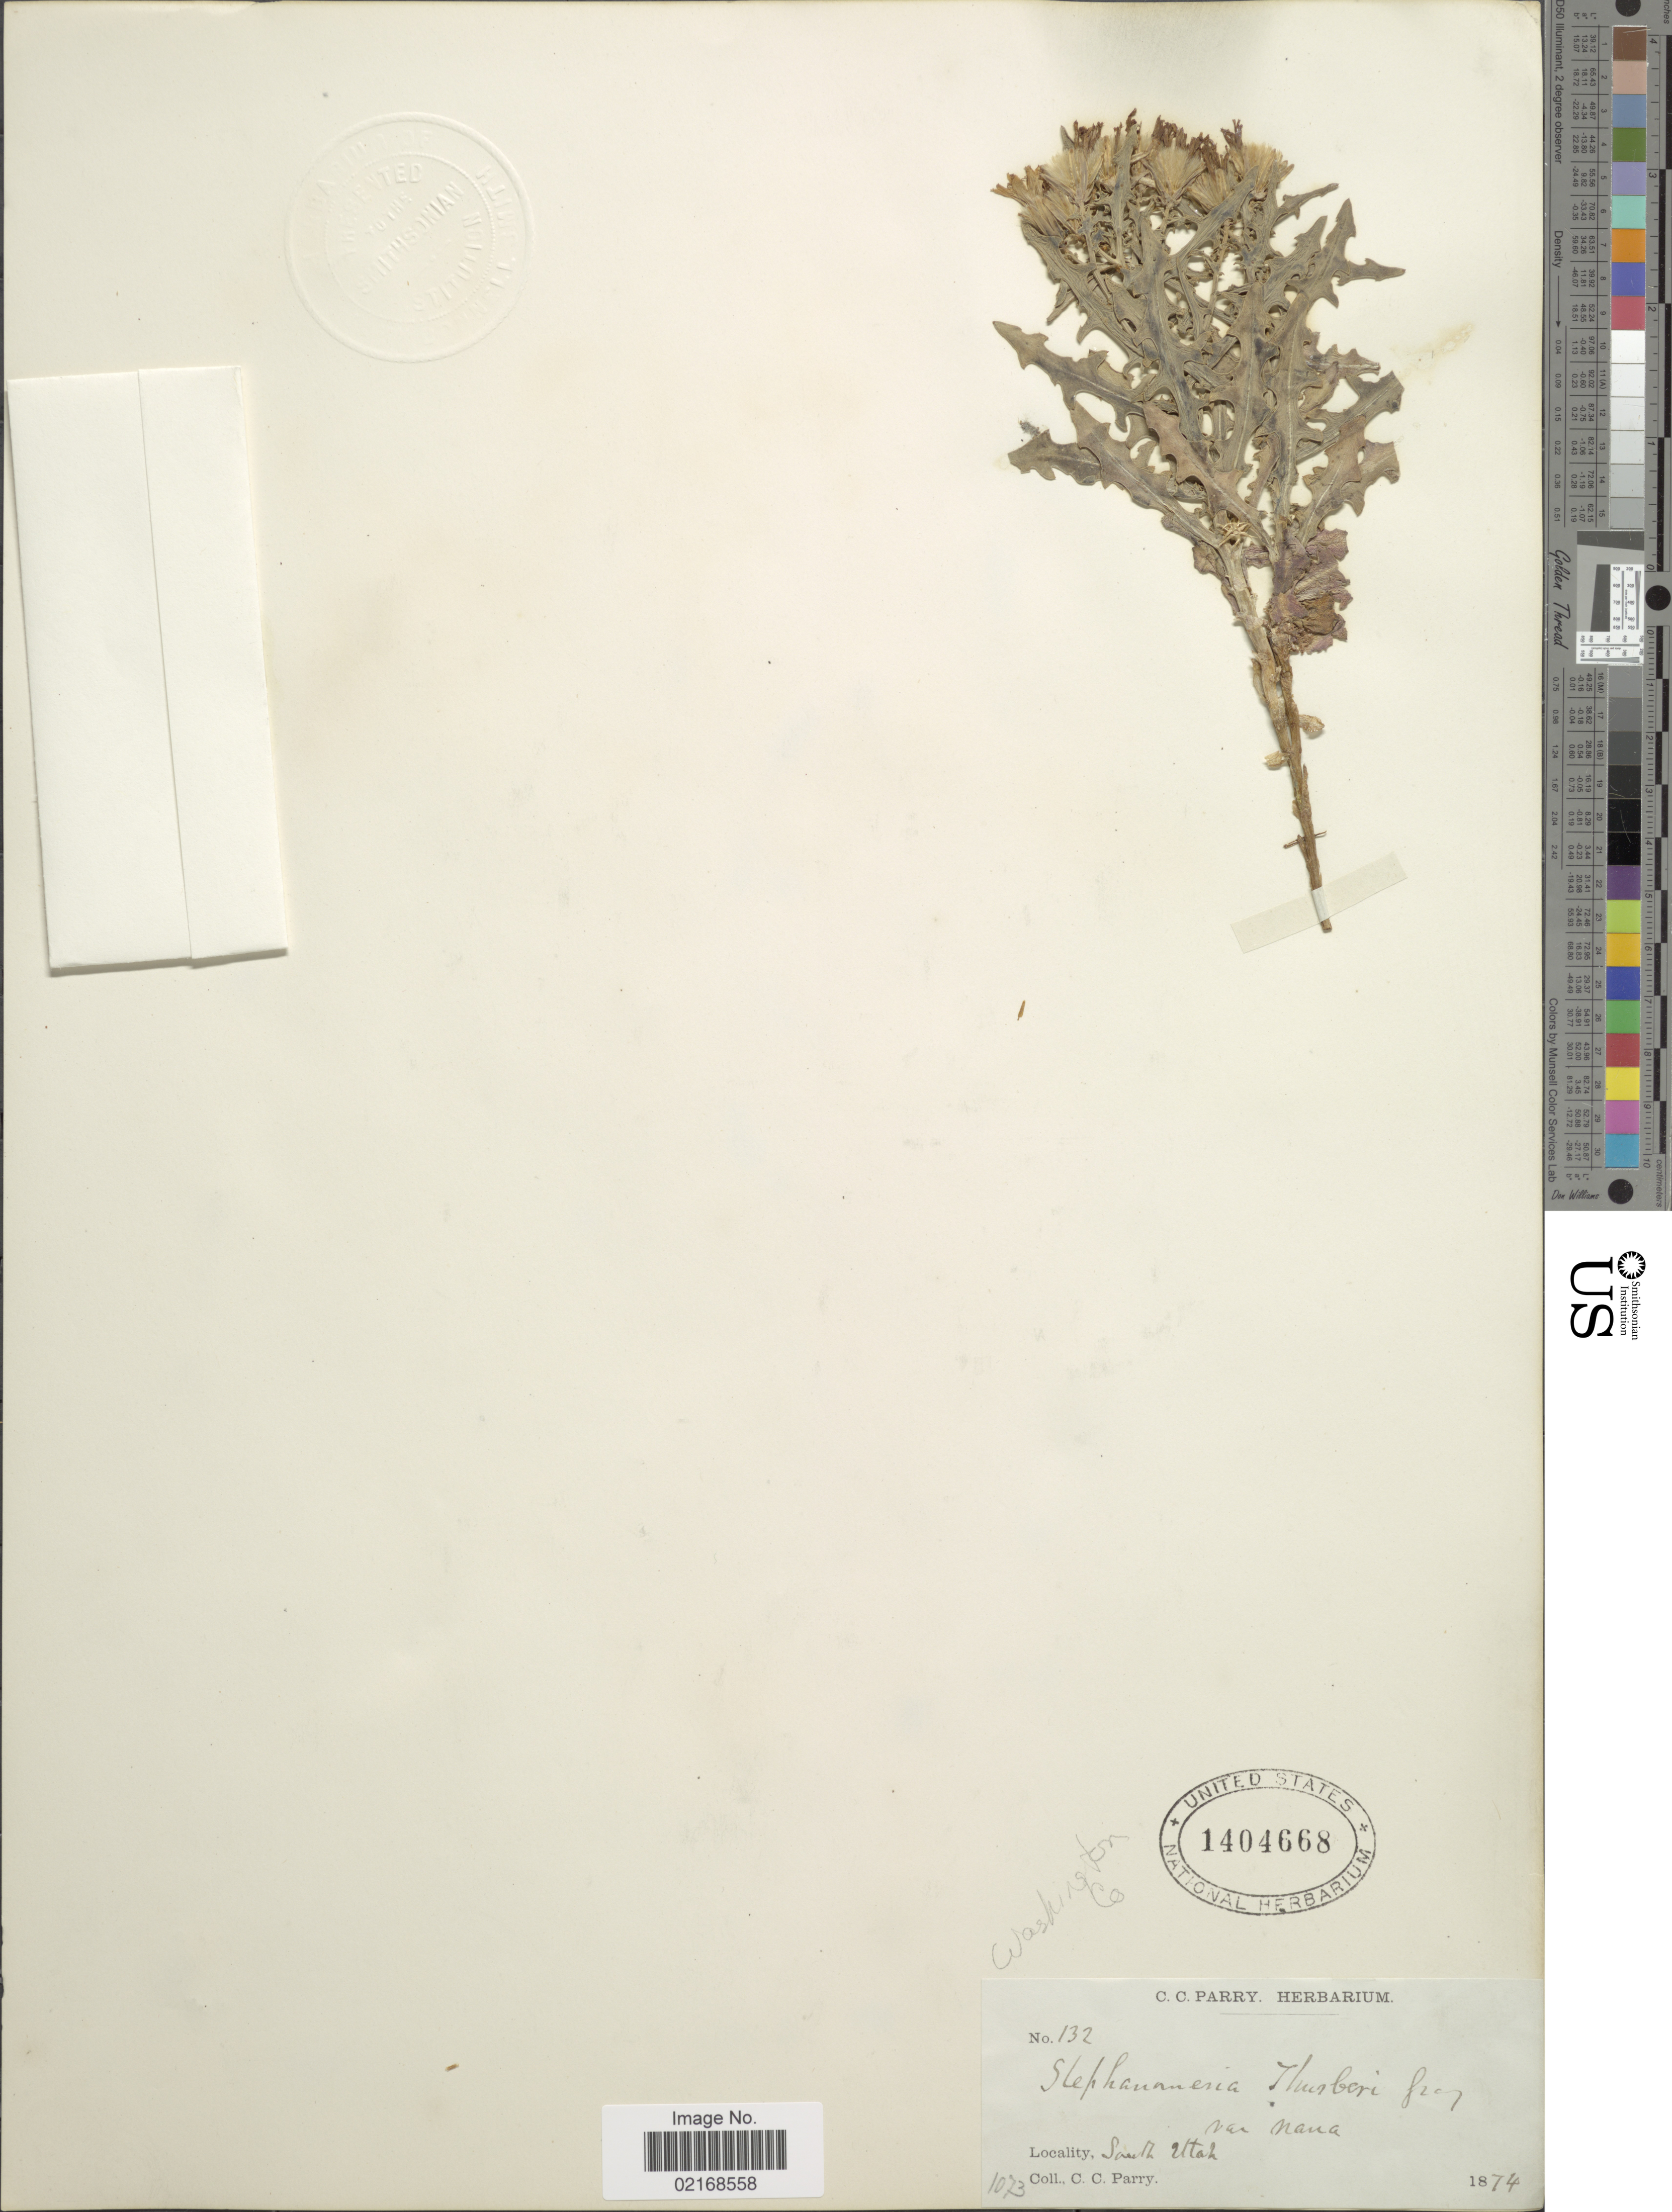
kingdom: Plantae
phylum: Tracheophyta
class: Magnoliopsida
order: Asterales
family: Asteraceae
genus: Stephanomeria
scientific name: Stephanomeria thurberi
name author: A. Gray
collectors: C. C. Parry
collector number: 132/1073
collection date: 1874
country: United States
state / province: Utah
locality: South Utah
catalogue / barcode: US 1404668